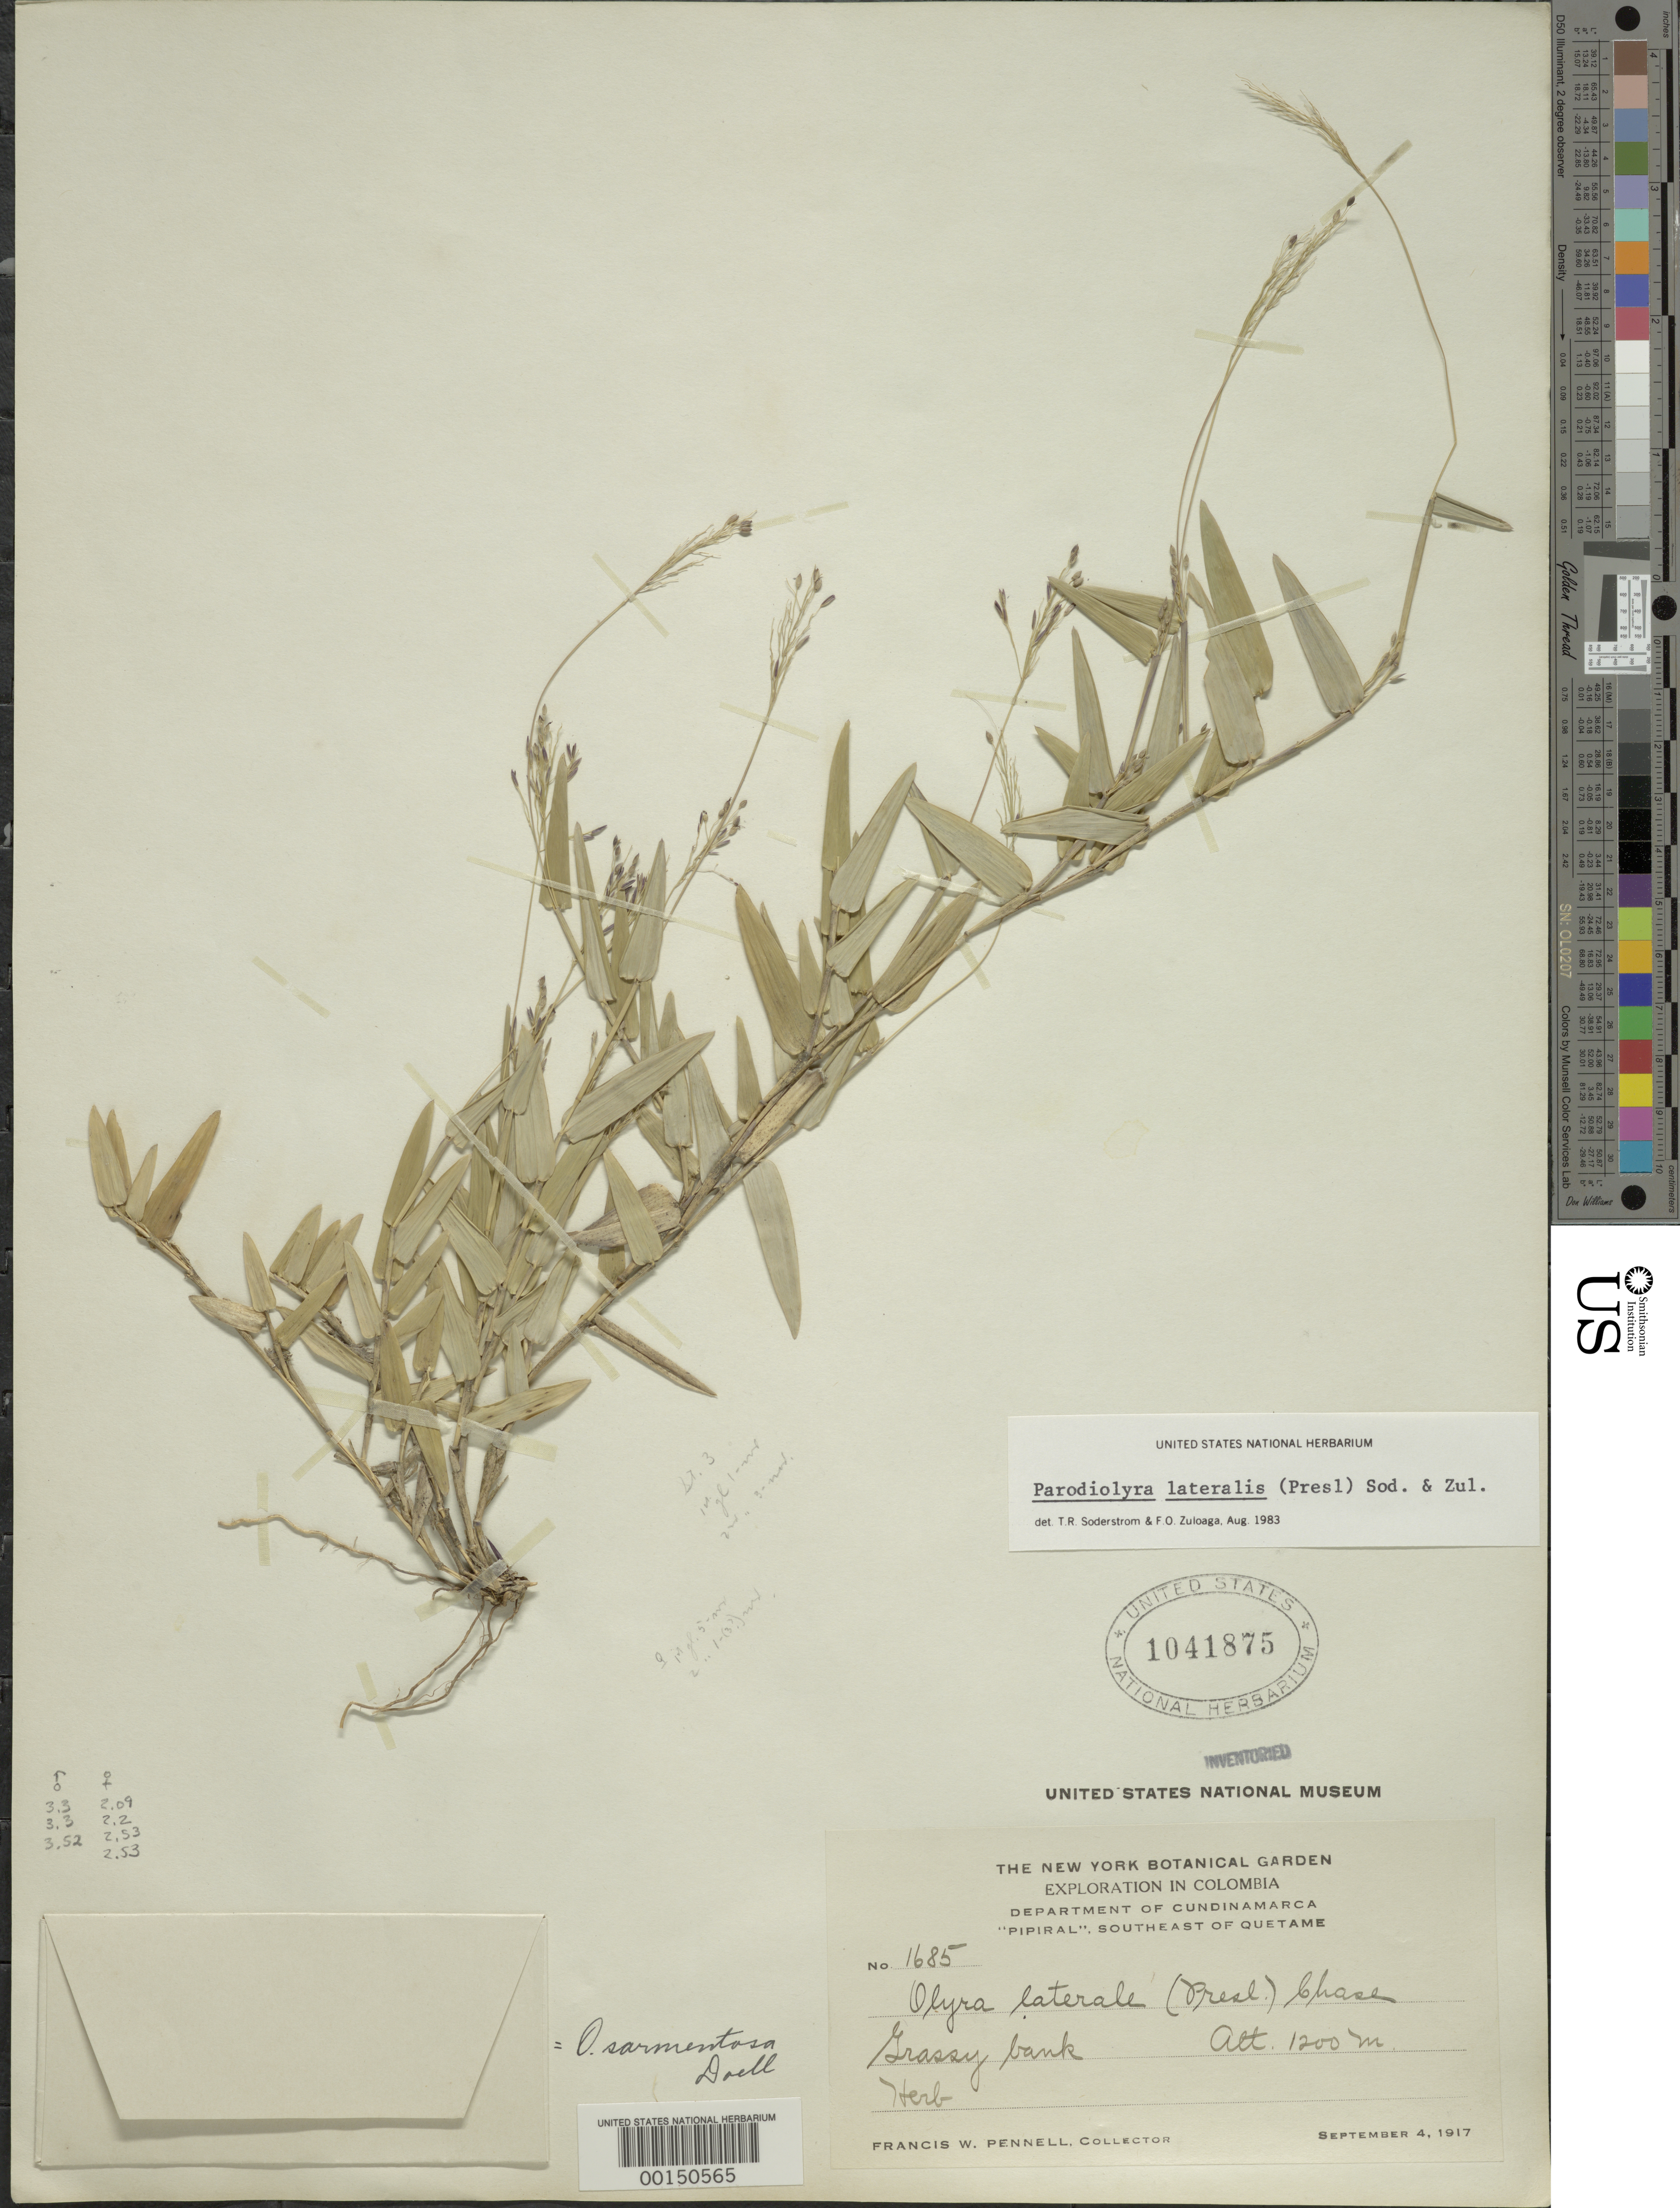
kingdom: Plantae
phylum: Tracheophyta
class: Liliopsida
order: Poales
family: Poaceae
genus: Parodiolyra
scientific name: Parodiolyra lateralis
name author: (J. Presl ex Nees) Soderstr. & Zuloaga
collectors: F. W. Pennell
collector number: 1685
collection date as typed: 04 Sep 1917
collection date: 1917-09-04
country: Colombia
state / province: Cundinamarca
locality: Quetame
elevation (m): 1200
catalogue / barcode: US 1041875